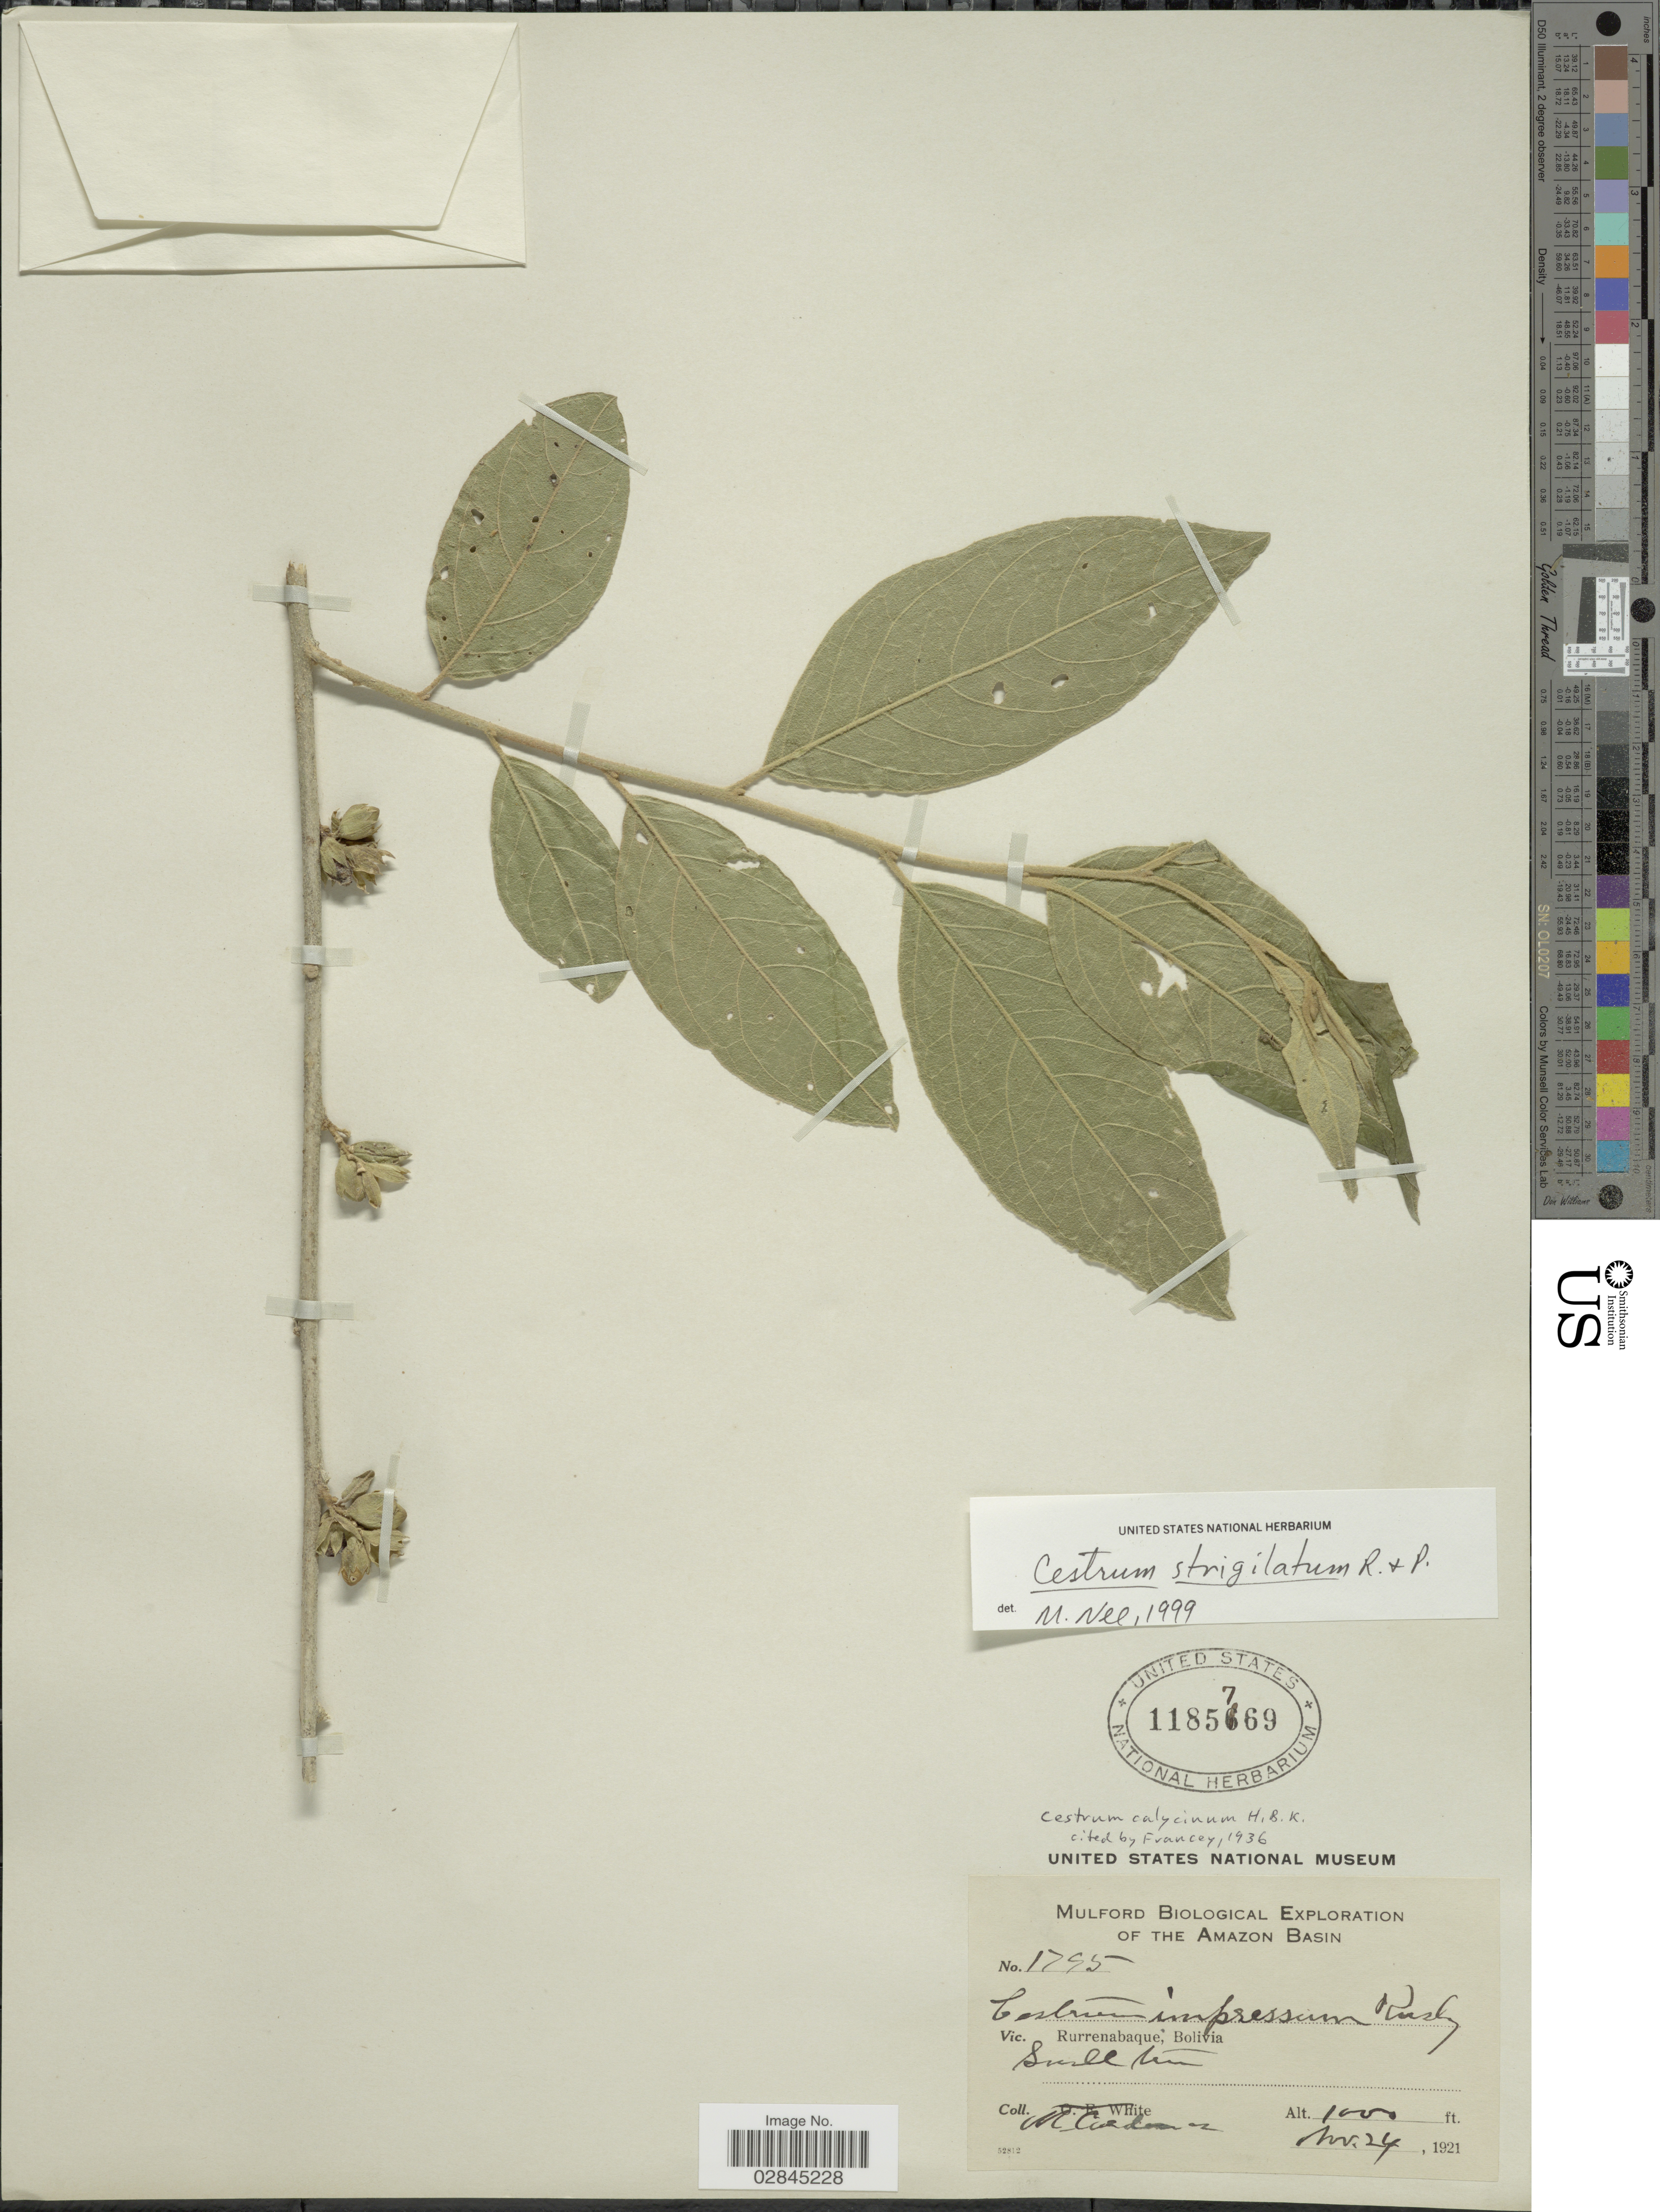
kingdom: Plantae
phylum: Tracheophyta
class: Magnoliopsida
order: Solanales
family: Solanaceae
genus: Cestrum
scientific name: Cestrum strigillatum var. calycinum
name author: Ruiz & Pav.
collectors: M. Cárdenas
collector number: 1795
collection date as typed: Nov. 24, 1921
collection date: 1921-11-24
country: Bolivia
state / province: Beni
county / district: José Ballivián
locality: Rurrenabaque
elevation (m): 305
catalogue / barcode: US 1185769